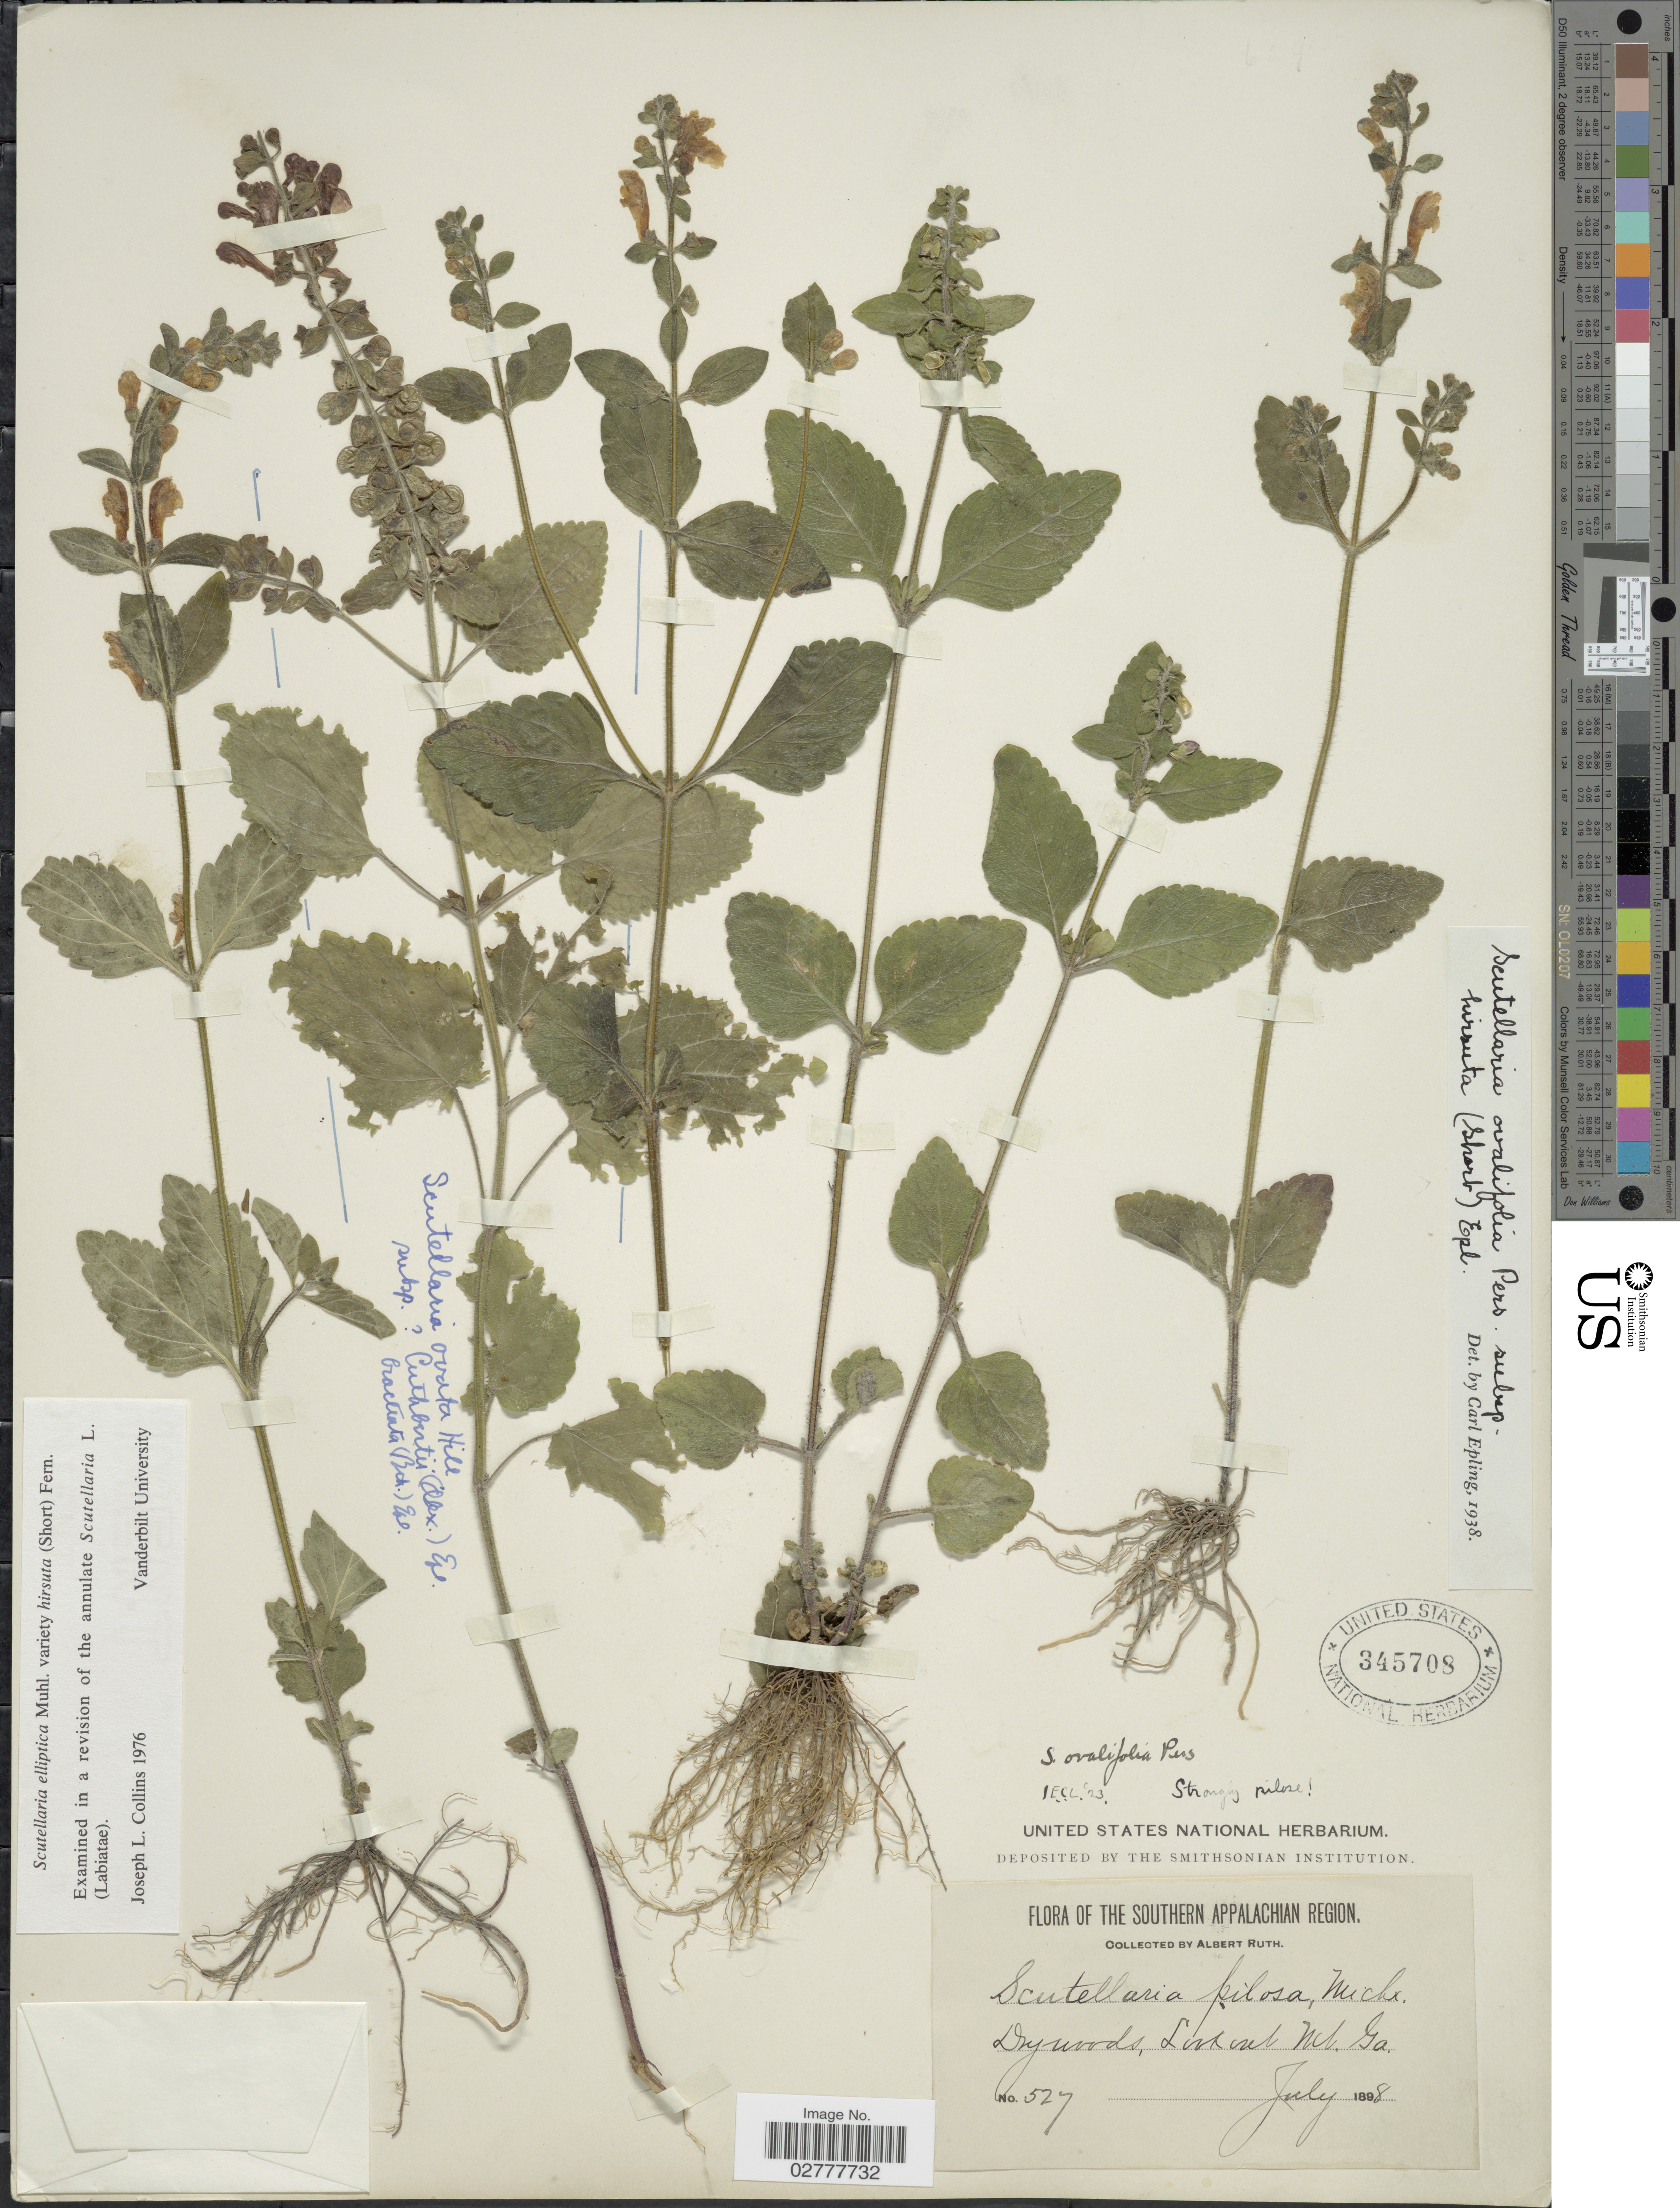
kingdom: Plantae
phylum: Tracheophyta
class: Magnoliopsida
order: Lamiales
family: Lamiaceae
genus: Scutellaria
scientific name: Scutellaria elliptica var. hirsuta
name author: (A. Gray) Fernald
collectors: A. Ruth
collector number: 527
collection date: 1898-07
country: United States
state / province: Georgia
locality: Southern Appalachian Region, Dry woods, Lookout Mt.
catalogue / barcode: US 345708